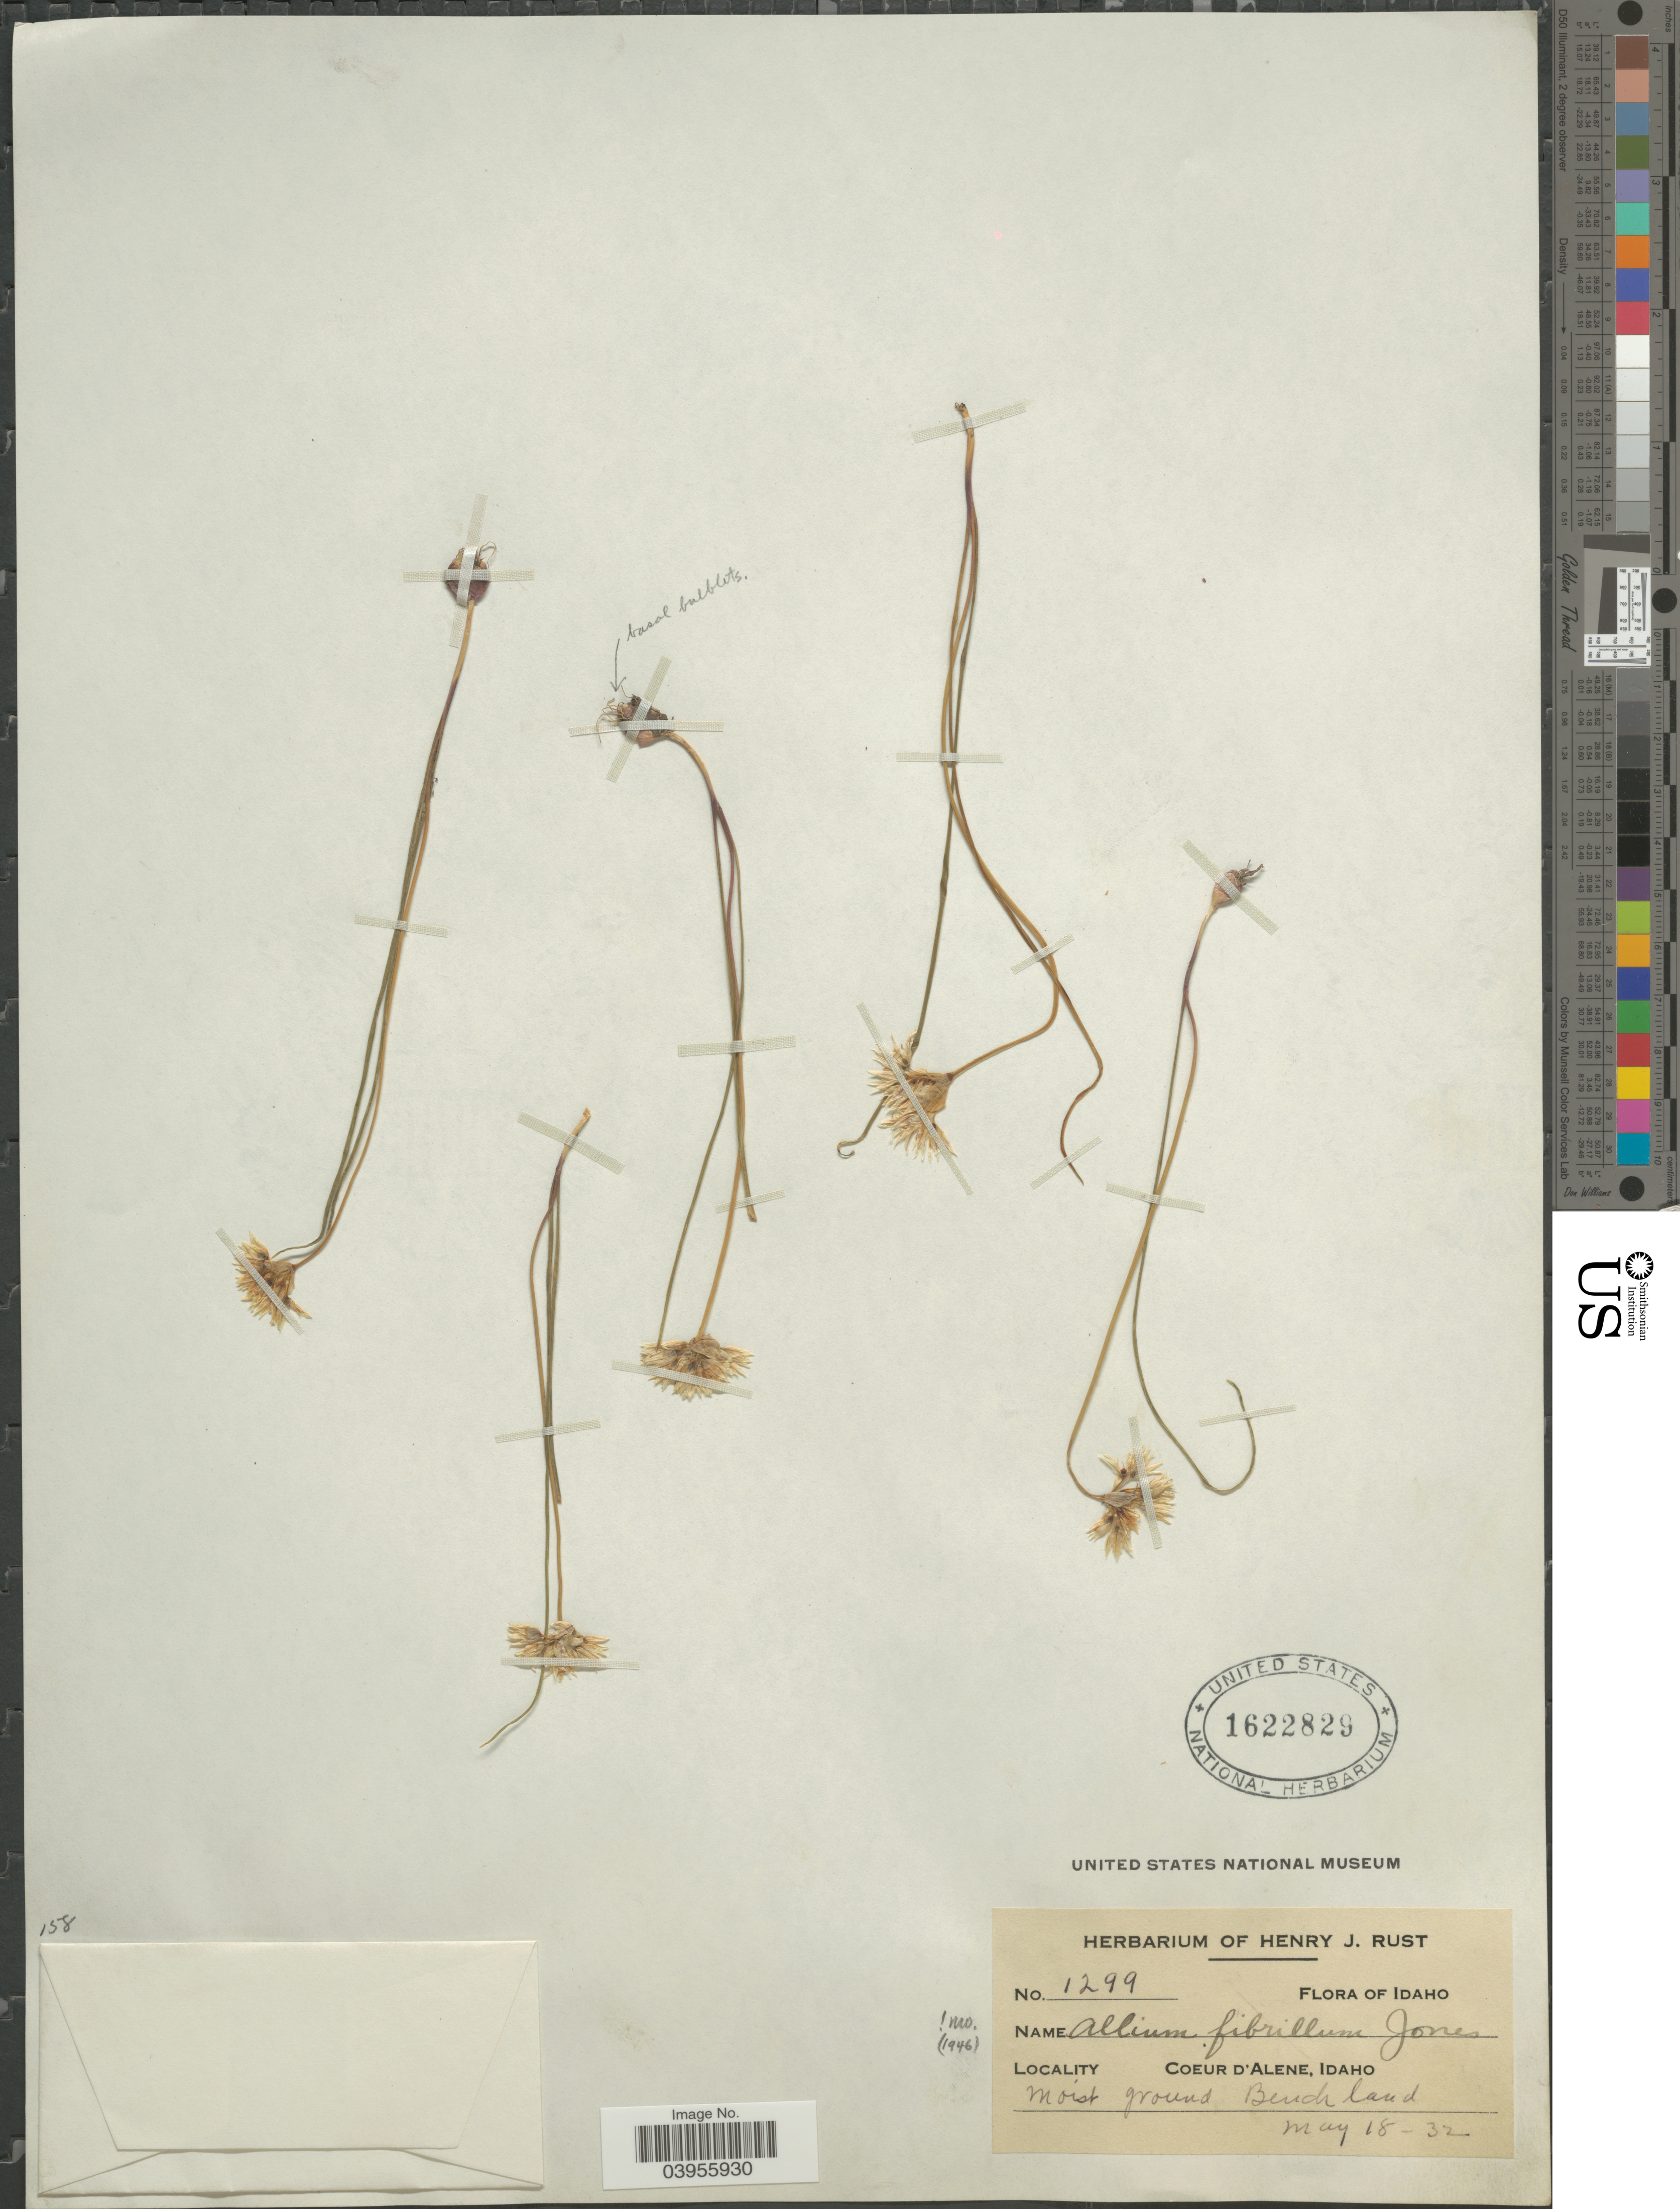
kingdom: Plantae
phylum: Tracheophyta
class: Liliopsida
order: Asparagales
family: Amaryllidaceae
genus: Allium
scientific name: Allium fibrillum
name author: M.E. Jones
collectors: ex herb. Henry J. Rust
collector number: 1299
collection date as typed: Transcribed d/m/y: 18/5/32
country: United States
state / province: Idaho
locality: Coeur D'Alene. Benchland.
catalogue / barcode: US 1622829